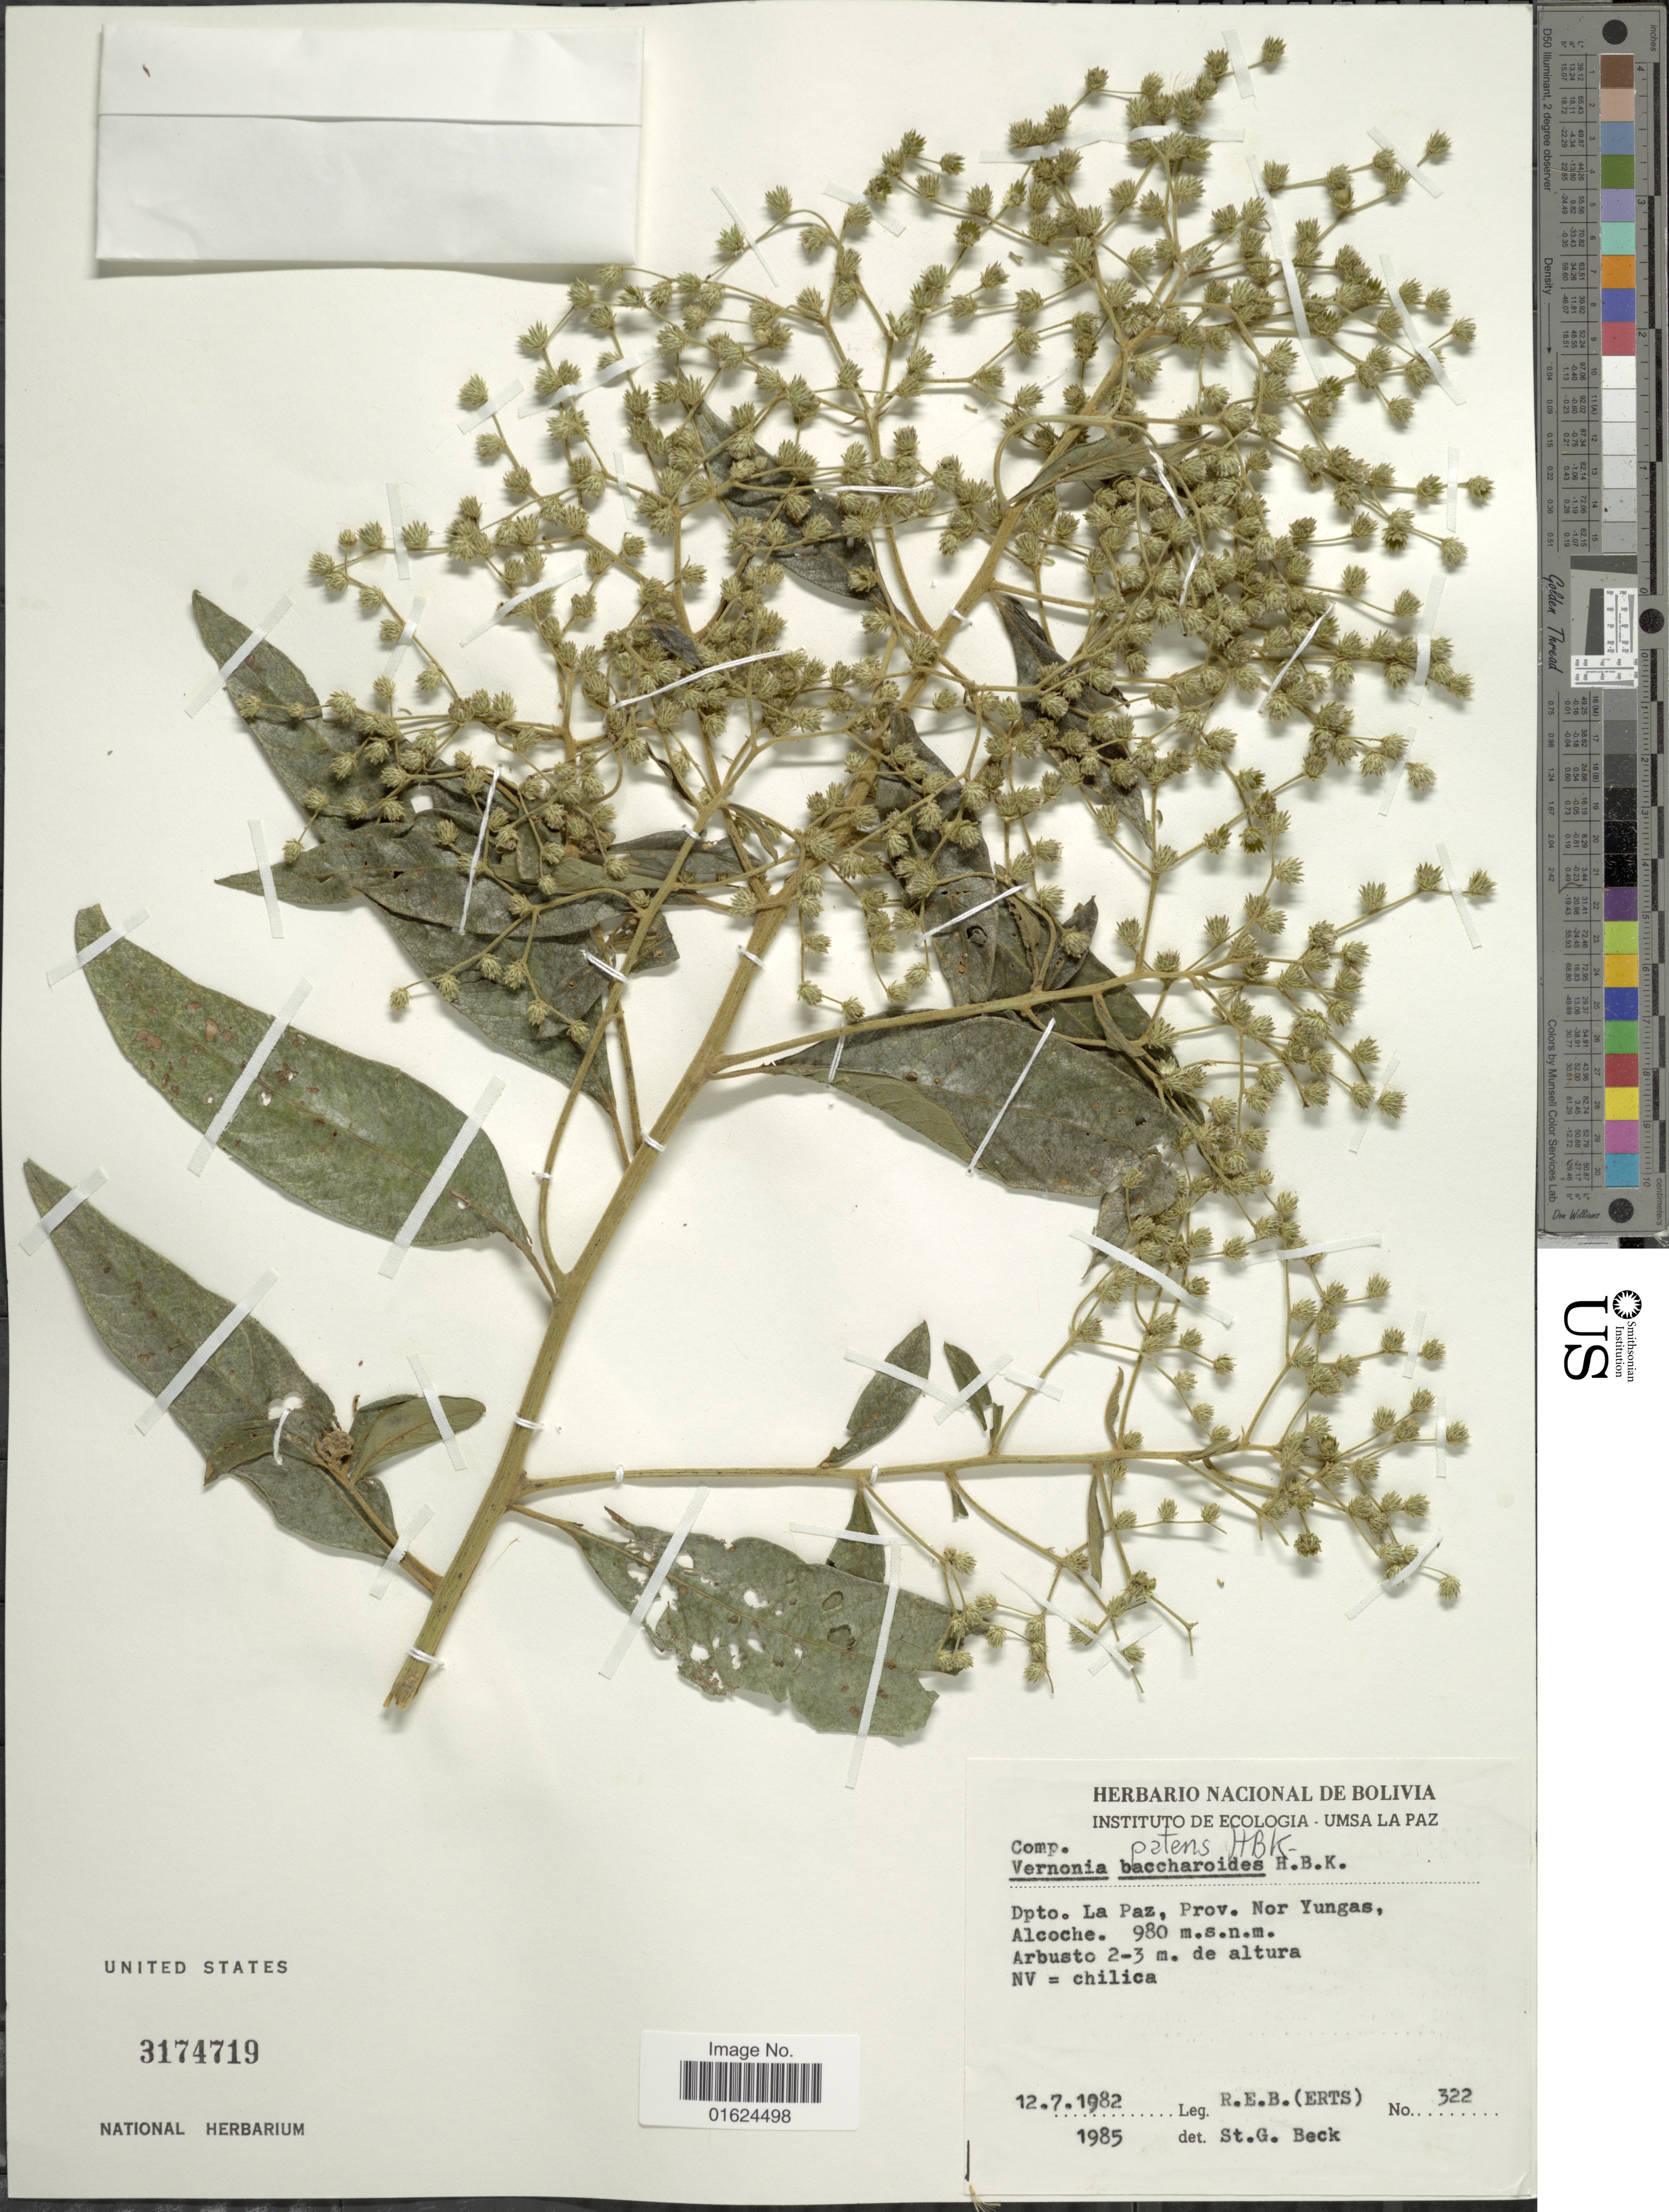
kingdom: Plantae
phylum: Tracheophyta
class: Magnoliopsida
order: Asterales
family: Asteraceae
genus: Vernonanthura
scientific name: Vernonanthura patens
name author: (Kunth) H. Rob.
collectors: R. E. B.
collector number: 322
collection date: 1982-07-12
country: Bolivia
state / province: La Paz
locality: Dpto La Paz, Prov. Nor Yungas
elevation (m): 980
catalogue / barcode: US 3174719